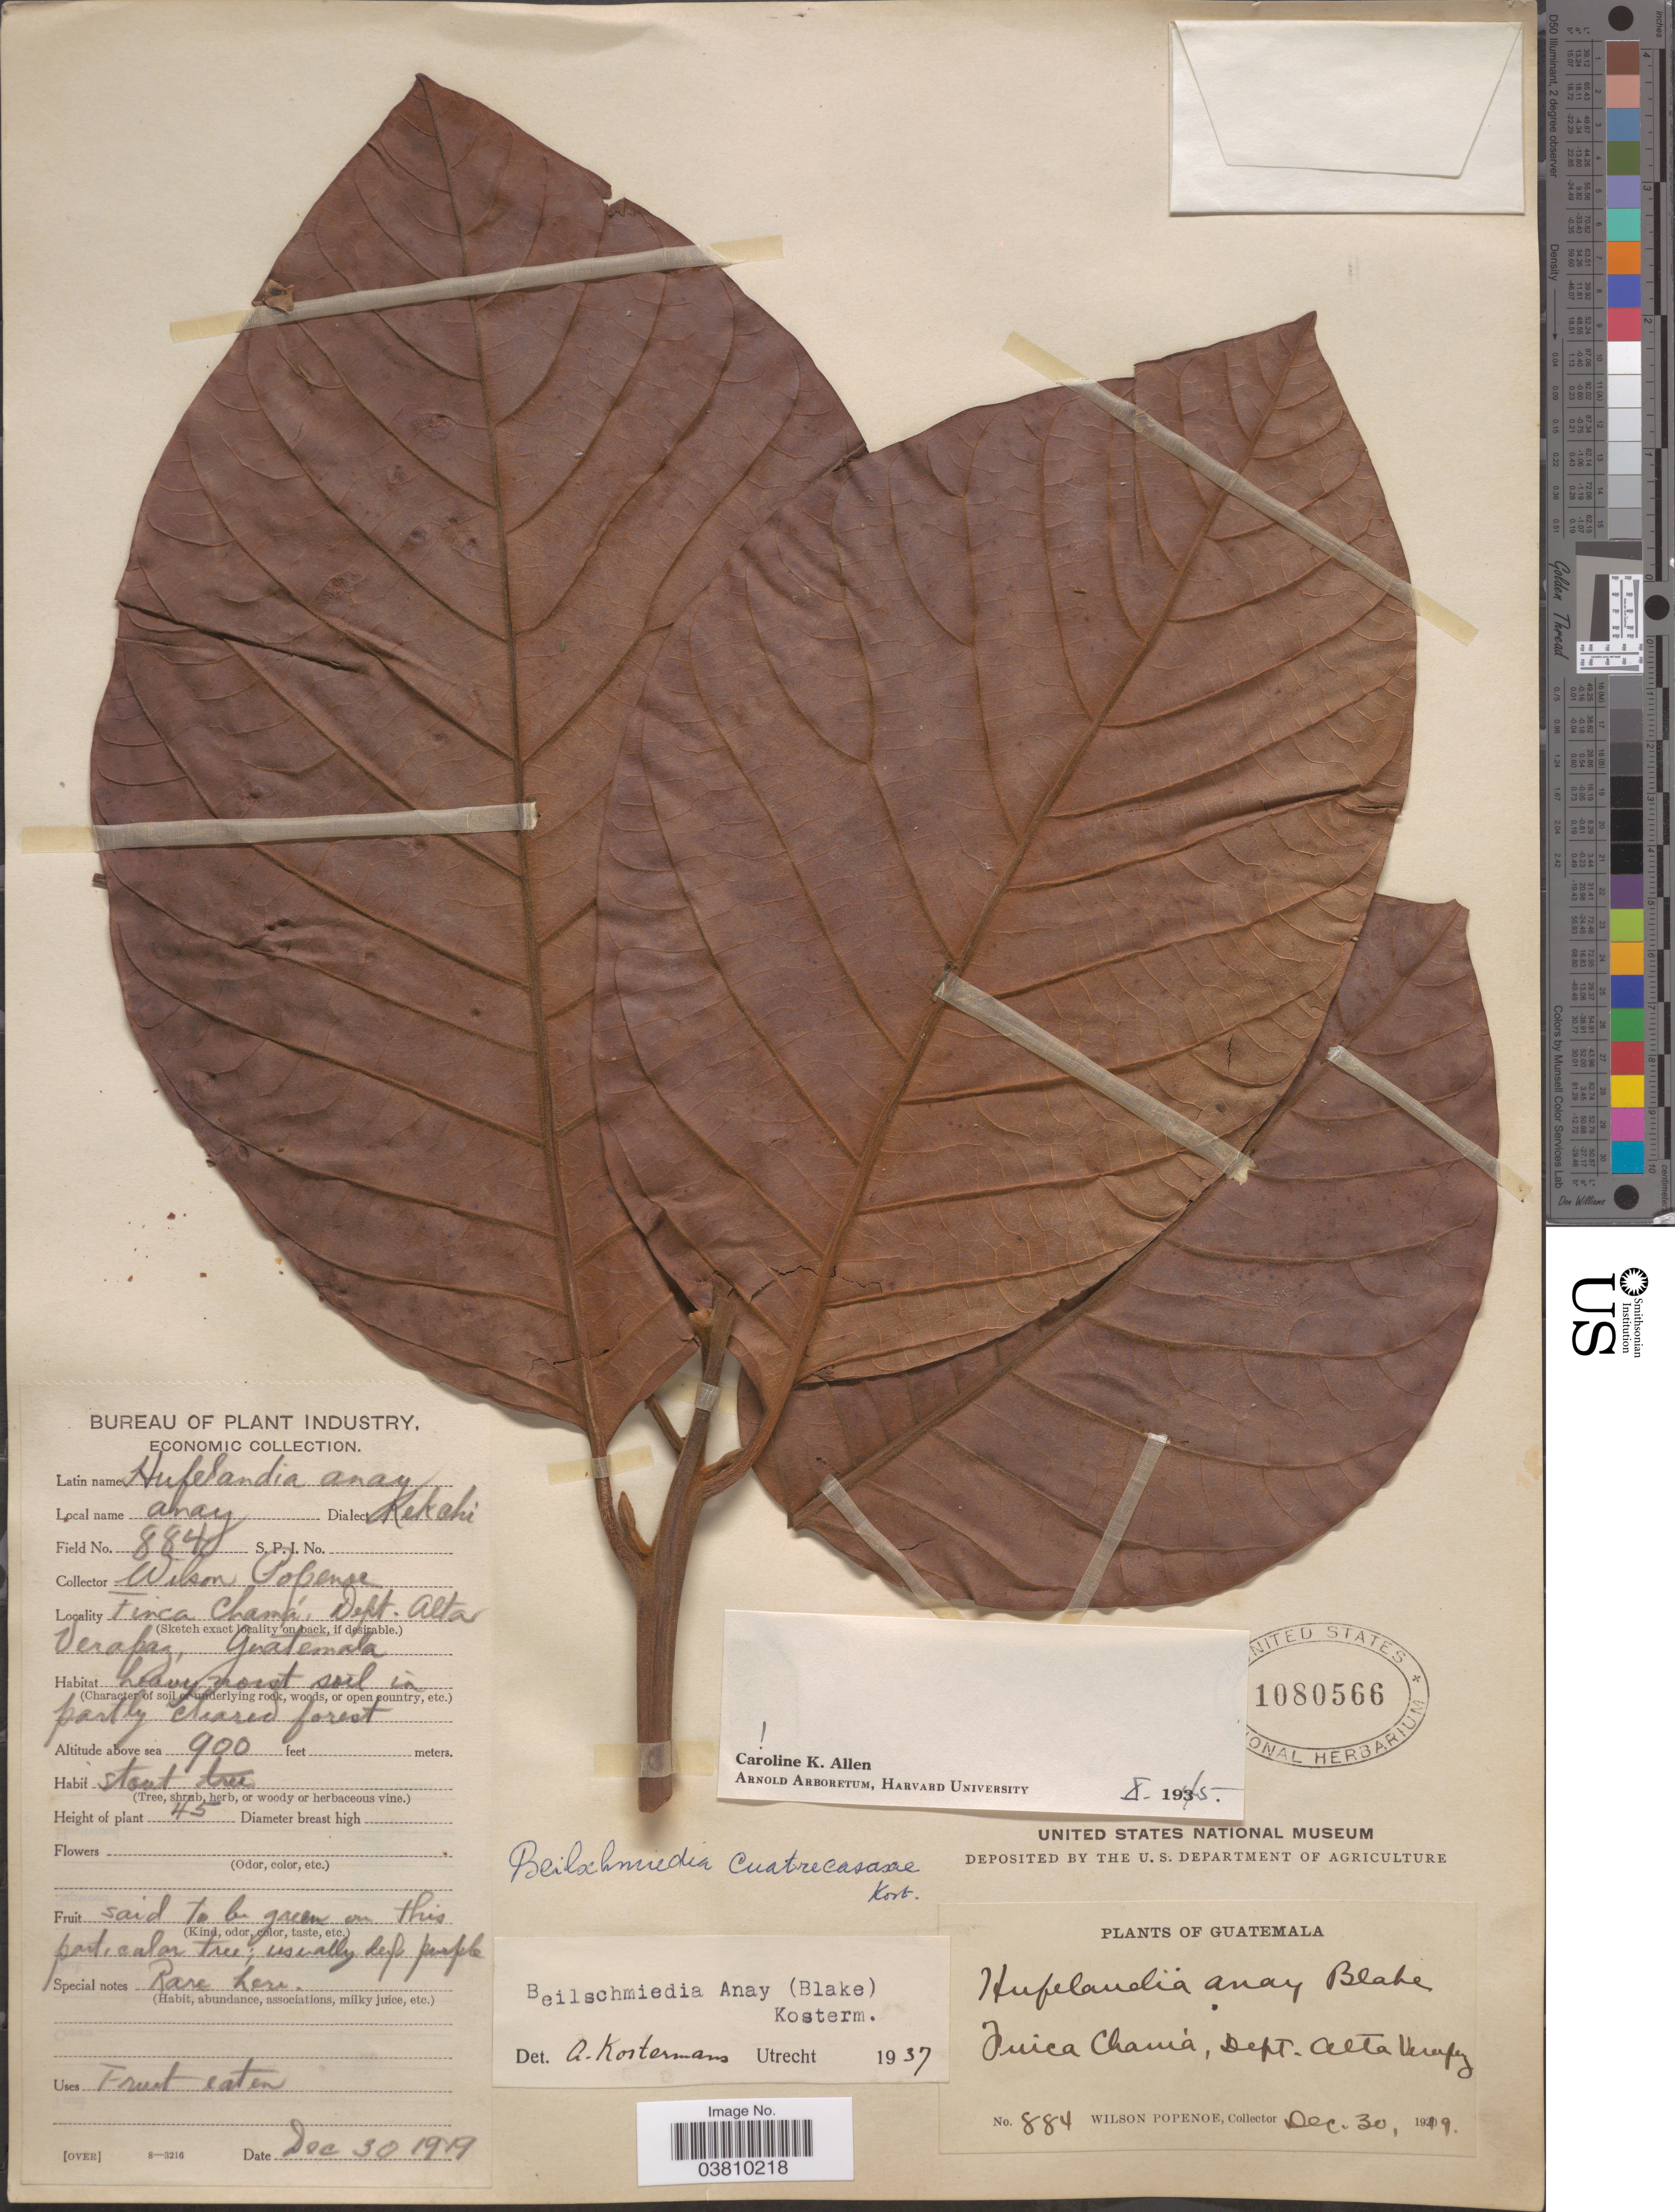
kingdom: Plantae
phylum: Tracheophyta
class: Magnoliopsida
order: Laurales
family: Lauraceae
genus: Beilschmiedia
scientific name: Beilschmiedia anay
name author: (S.F. Blake) Kosterm.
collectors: F. Popenoe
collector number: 884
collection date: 1919-12-30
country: Guatemala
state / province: Alta Verapaz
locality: Finca Chamá, Dept. Alta Verapaz.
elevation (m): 274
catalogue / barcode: US 1080566